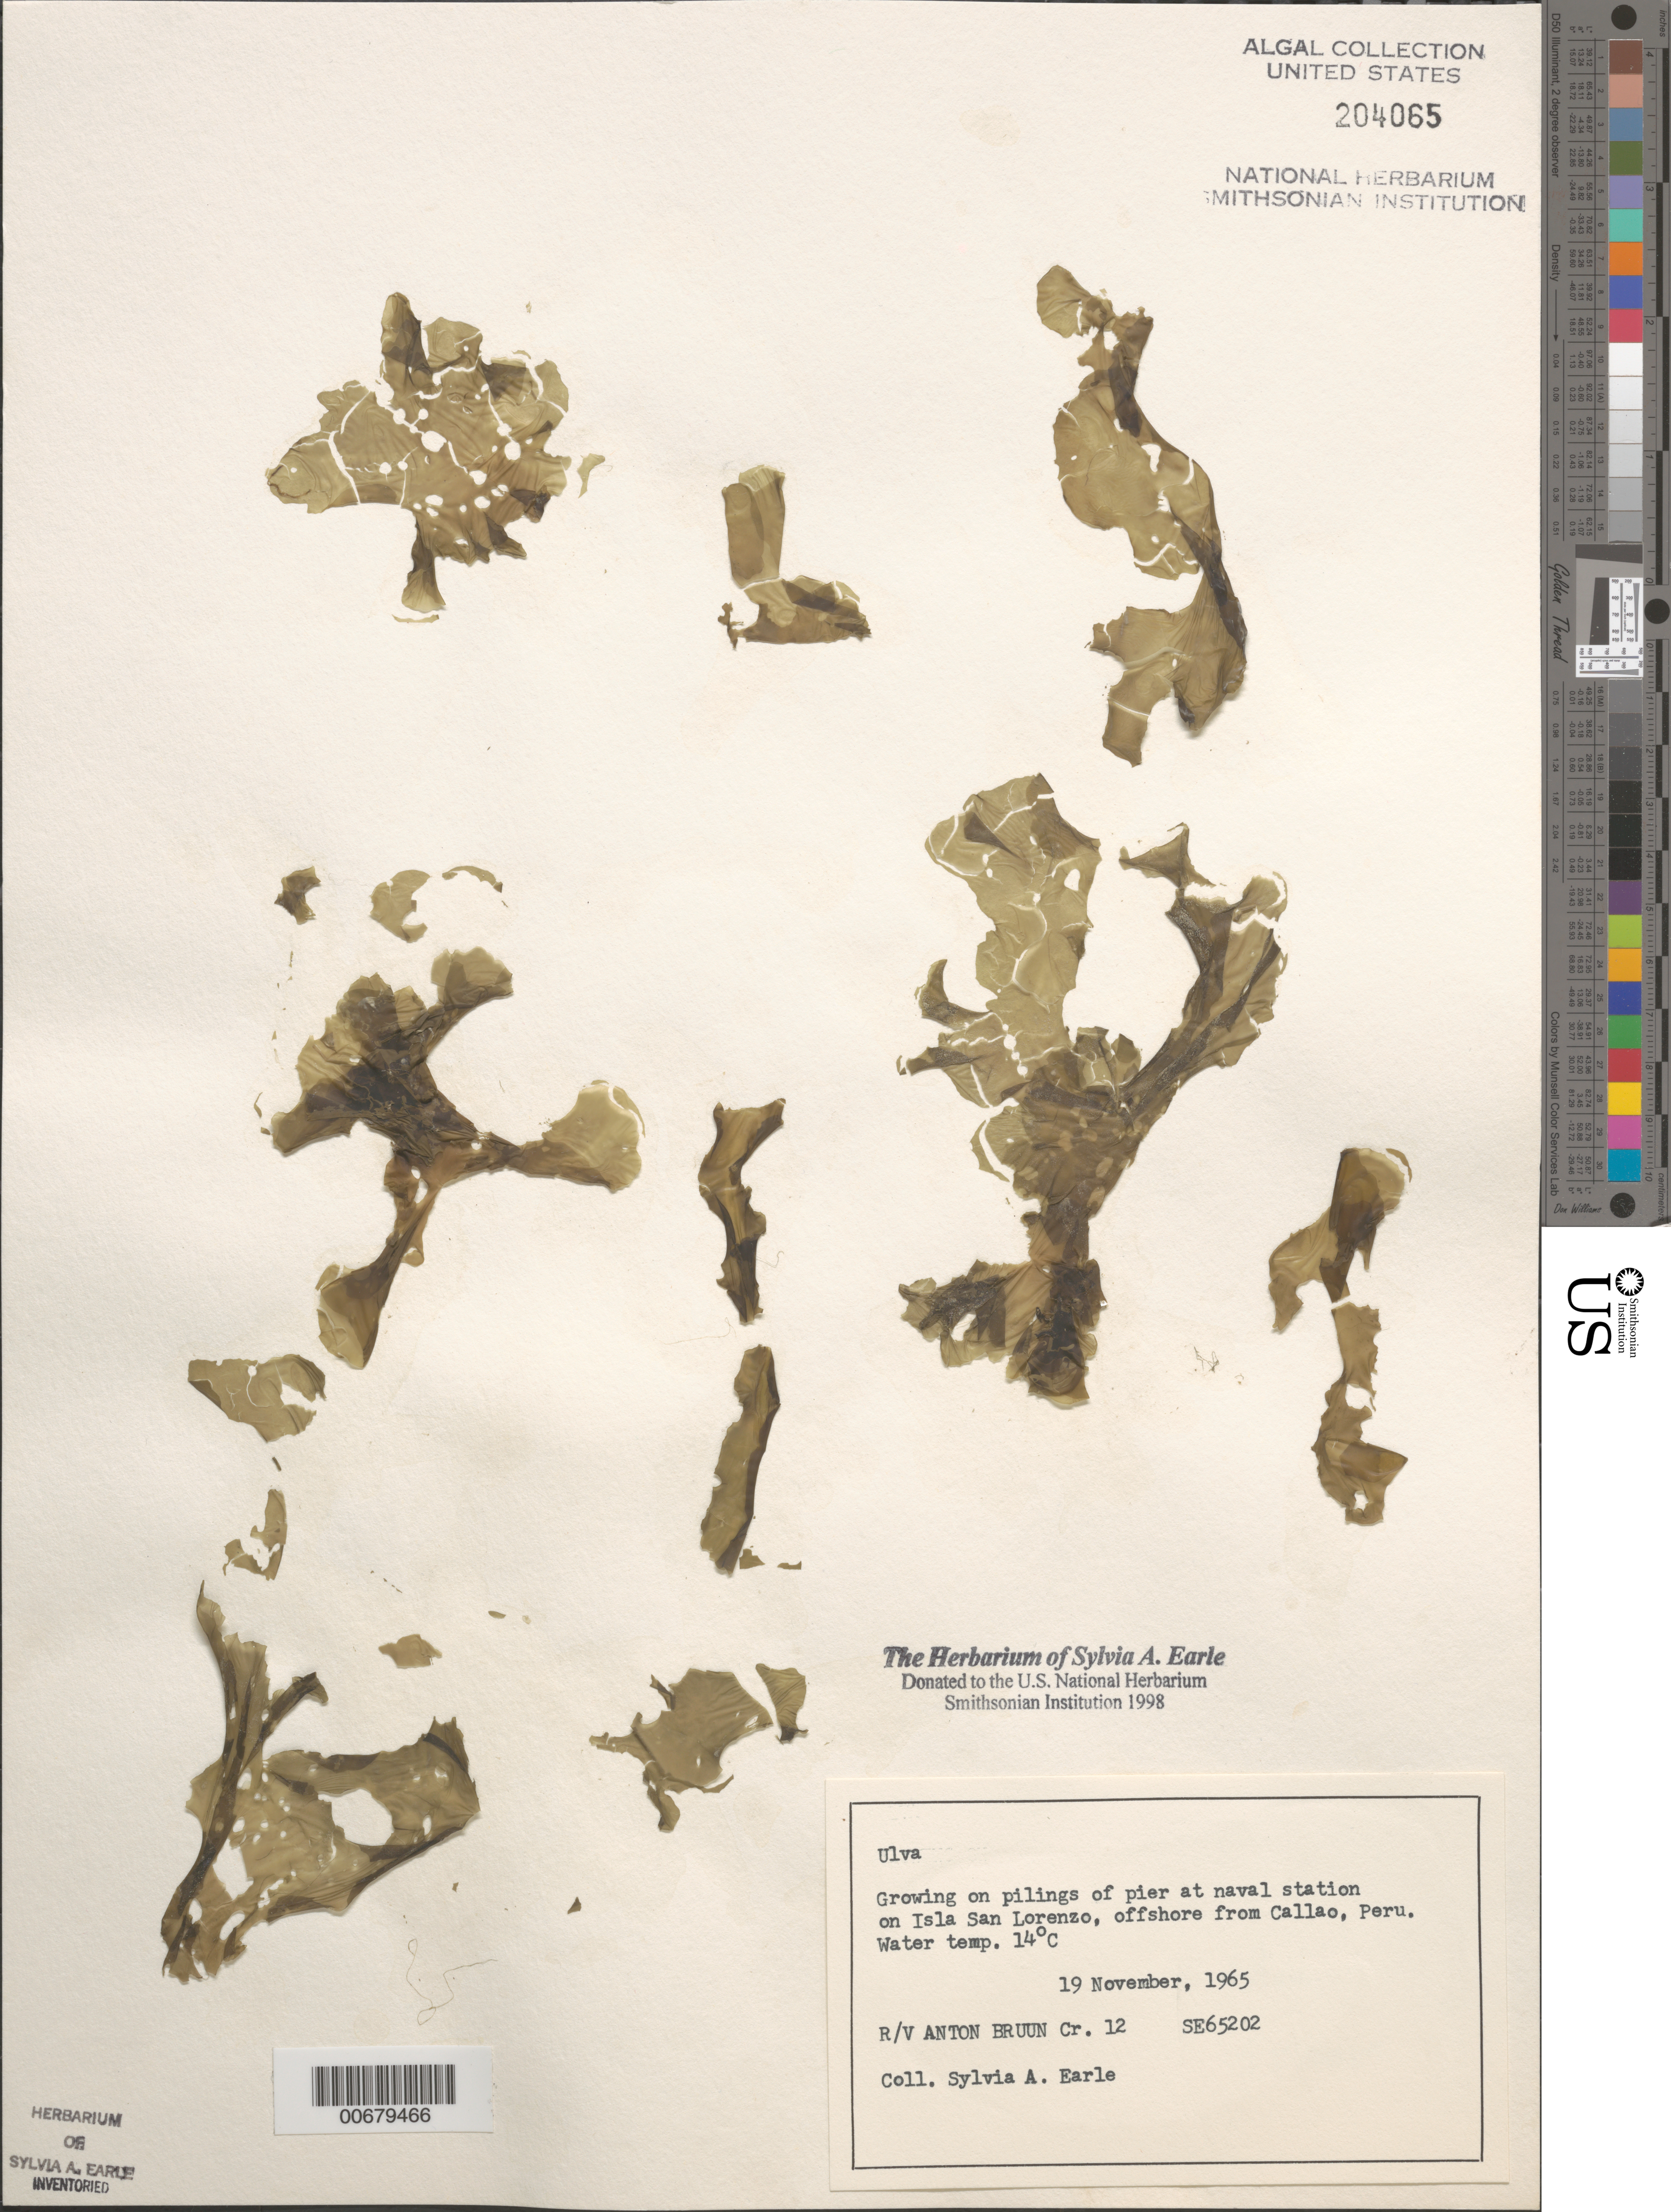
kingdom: Plantae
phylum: Chlorophyta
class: Ulvophyceae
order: Ulvales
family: Ulvaceae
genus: Ulva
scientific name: Ulva sp.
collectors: S. A. Earle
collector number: SE 65202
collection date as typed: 19 Nov 1965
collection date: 1965-11-19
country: Peru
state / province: Callao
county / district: Callao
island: Isla San Lorenzo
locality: Callao, Naval Station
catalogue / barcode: US 204065